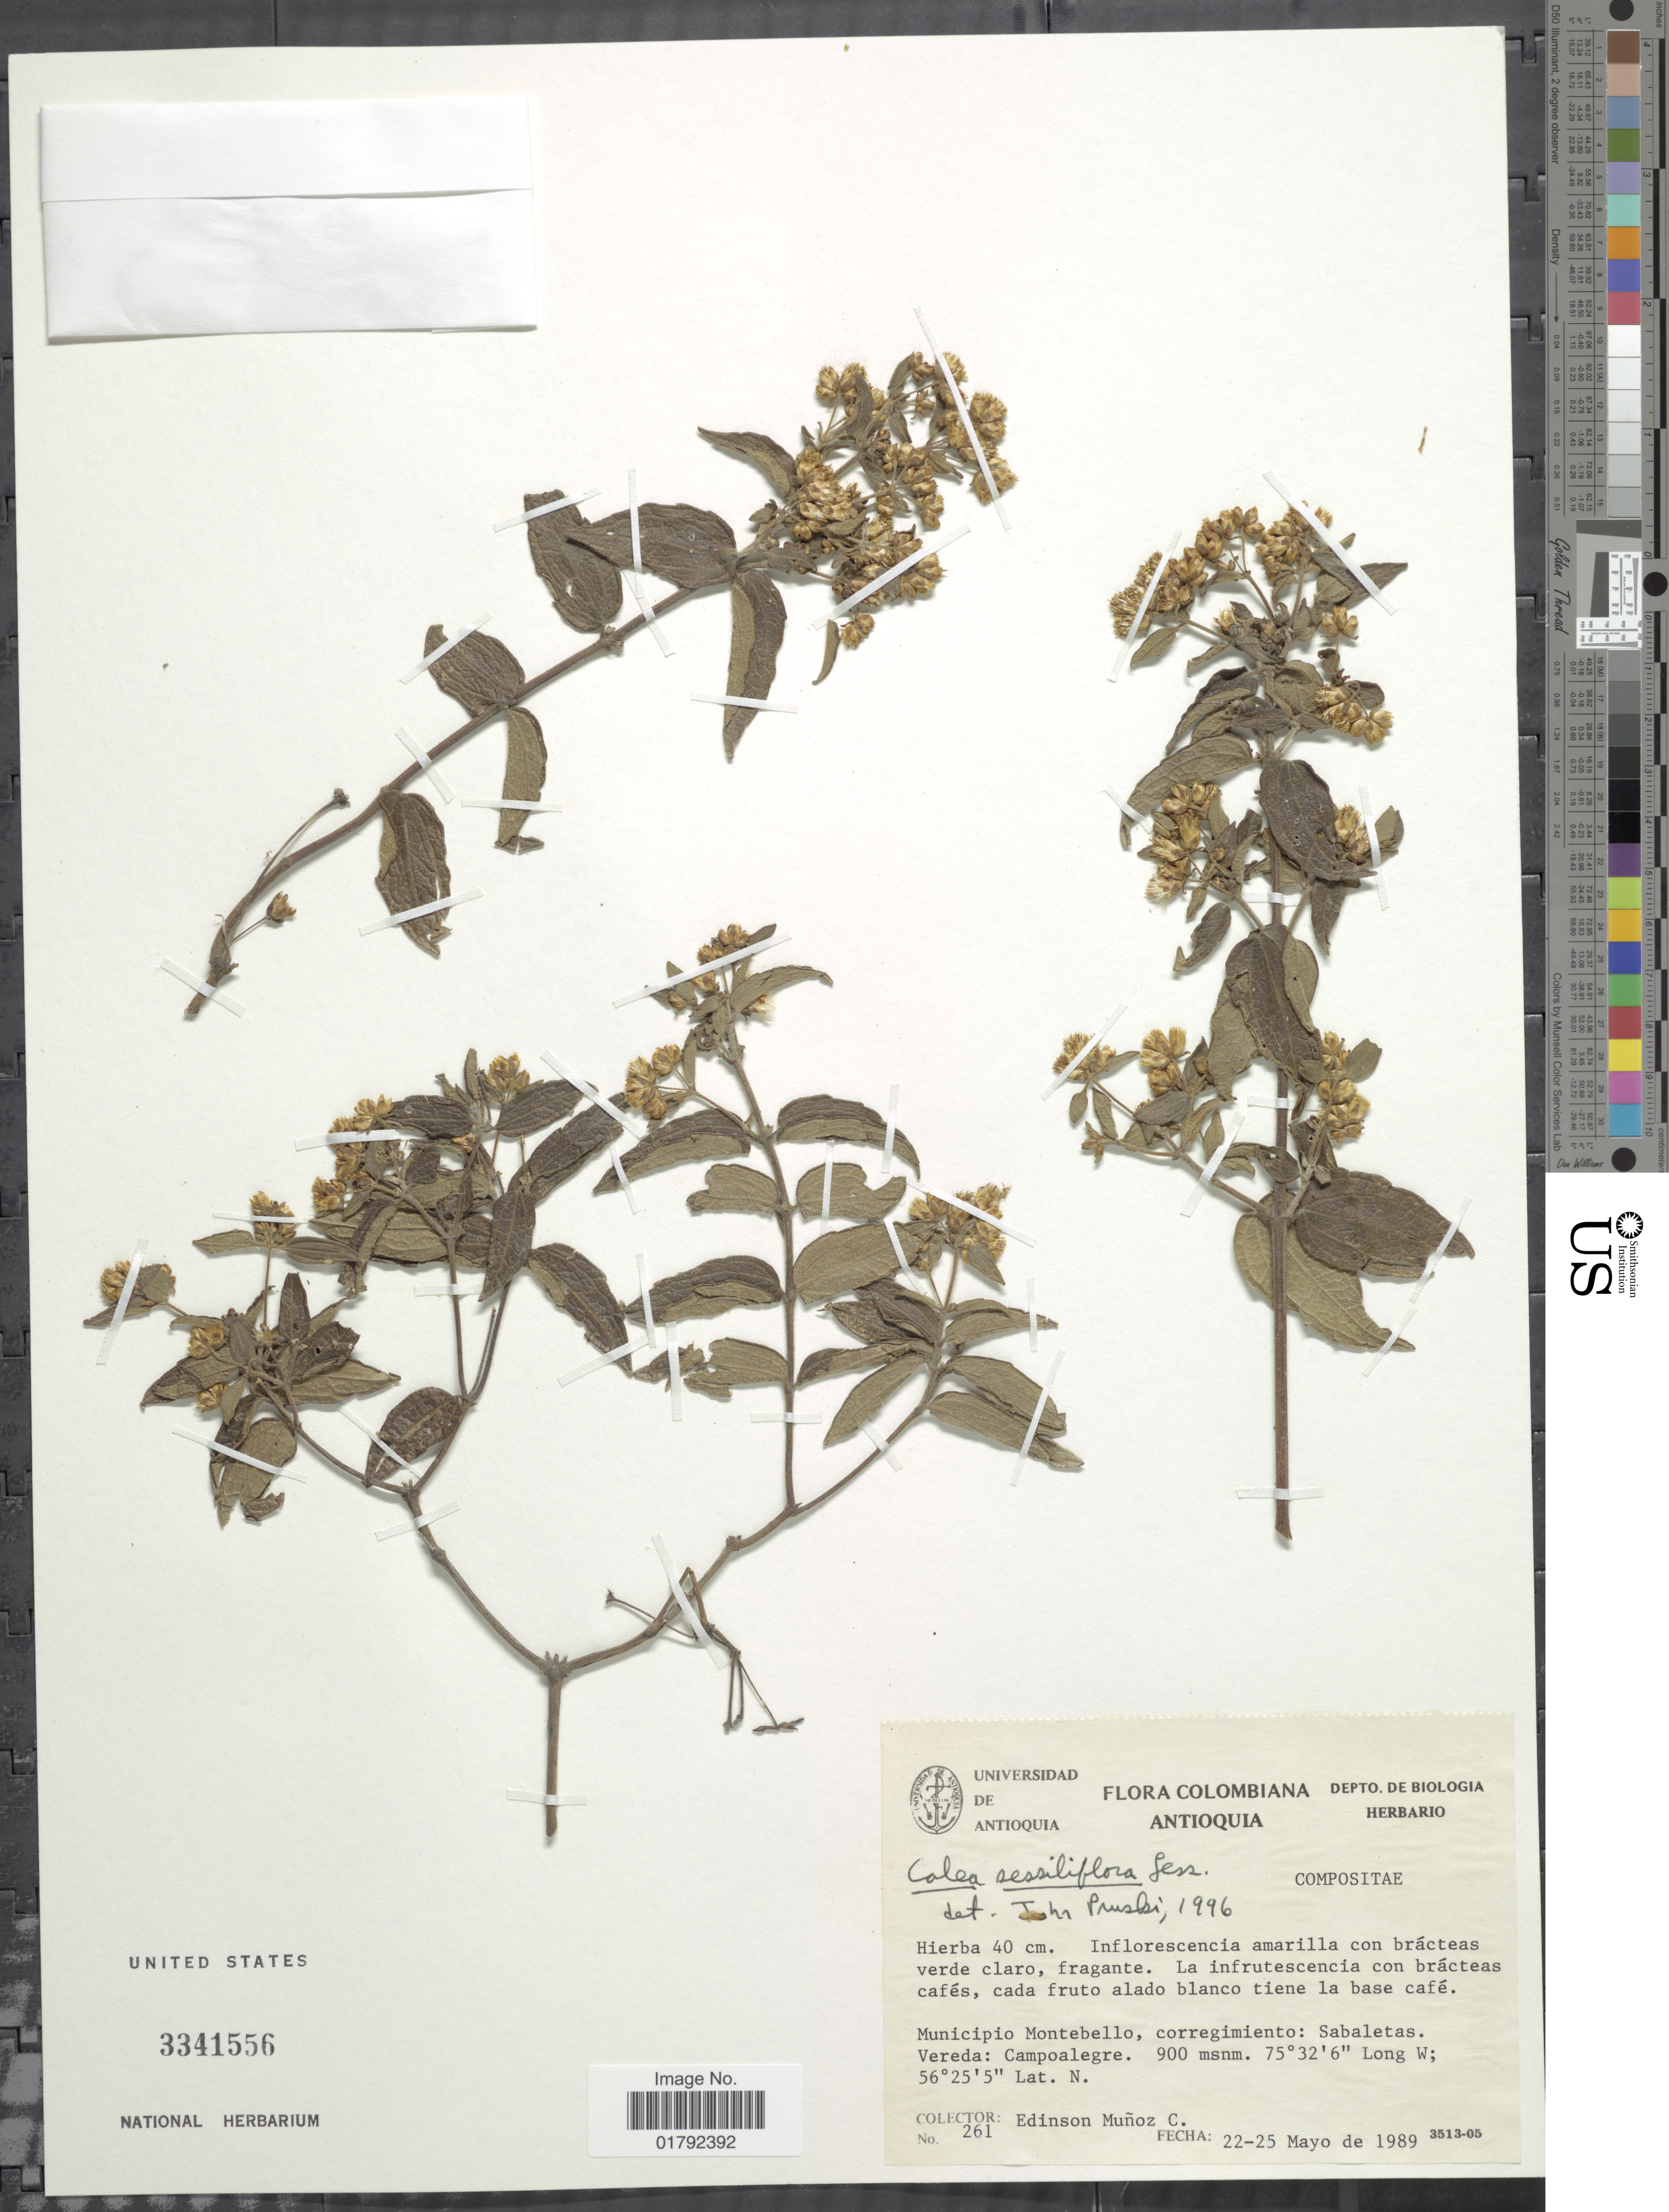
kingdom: Plantae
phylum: Tracheophyta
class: Magnoliopsida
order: Asterales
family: Asteraceae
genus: Calea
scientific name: Calea sessiliflora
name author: Less.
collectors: E. Muñoz C.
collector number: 261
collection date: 1989-05-22/1989-05-25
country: Colombia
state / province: Antioquia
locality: Municipio Montebello, corregimiento: Sabaletas, Vereda: Campo Alegre.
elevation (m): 900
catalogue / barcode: US 3341556